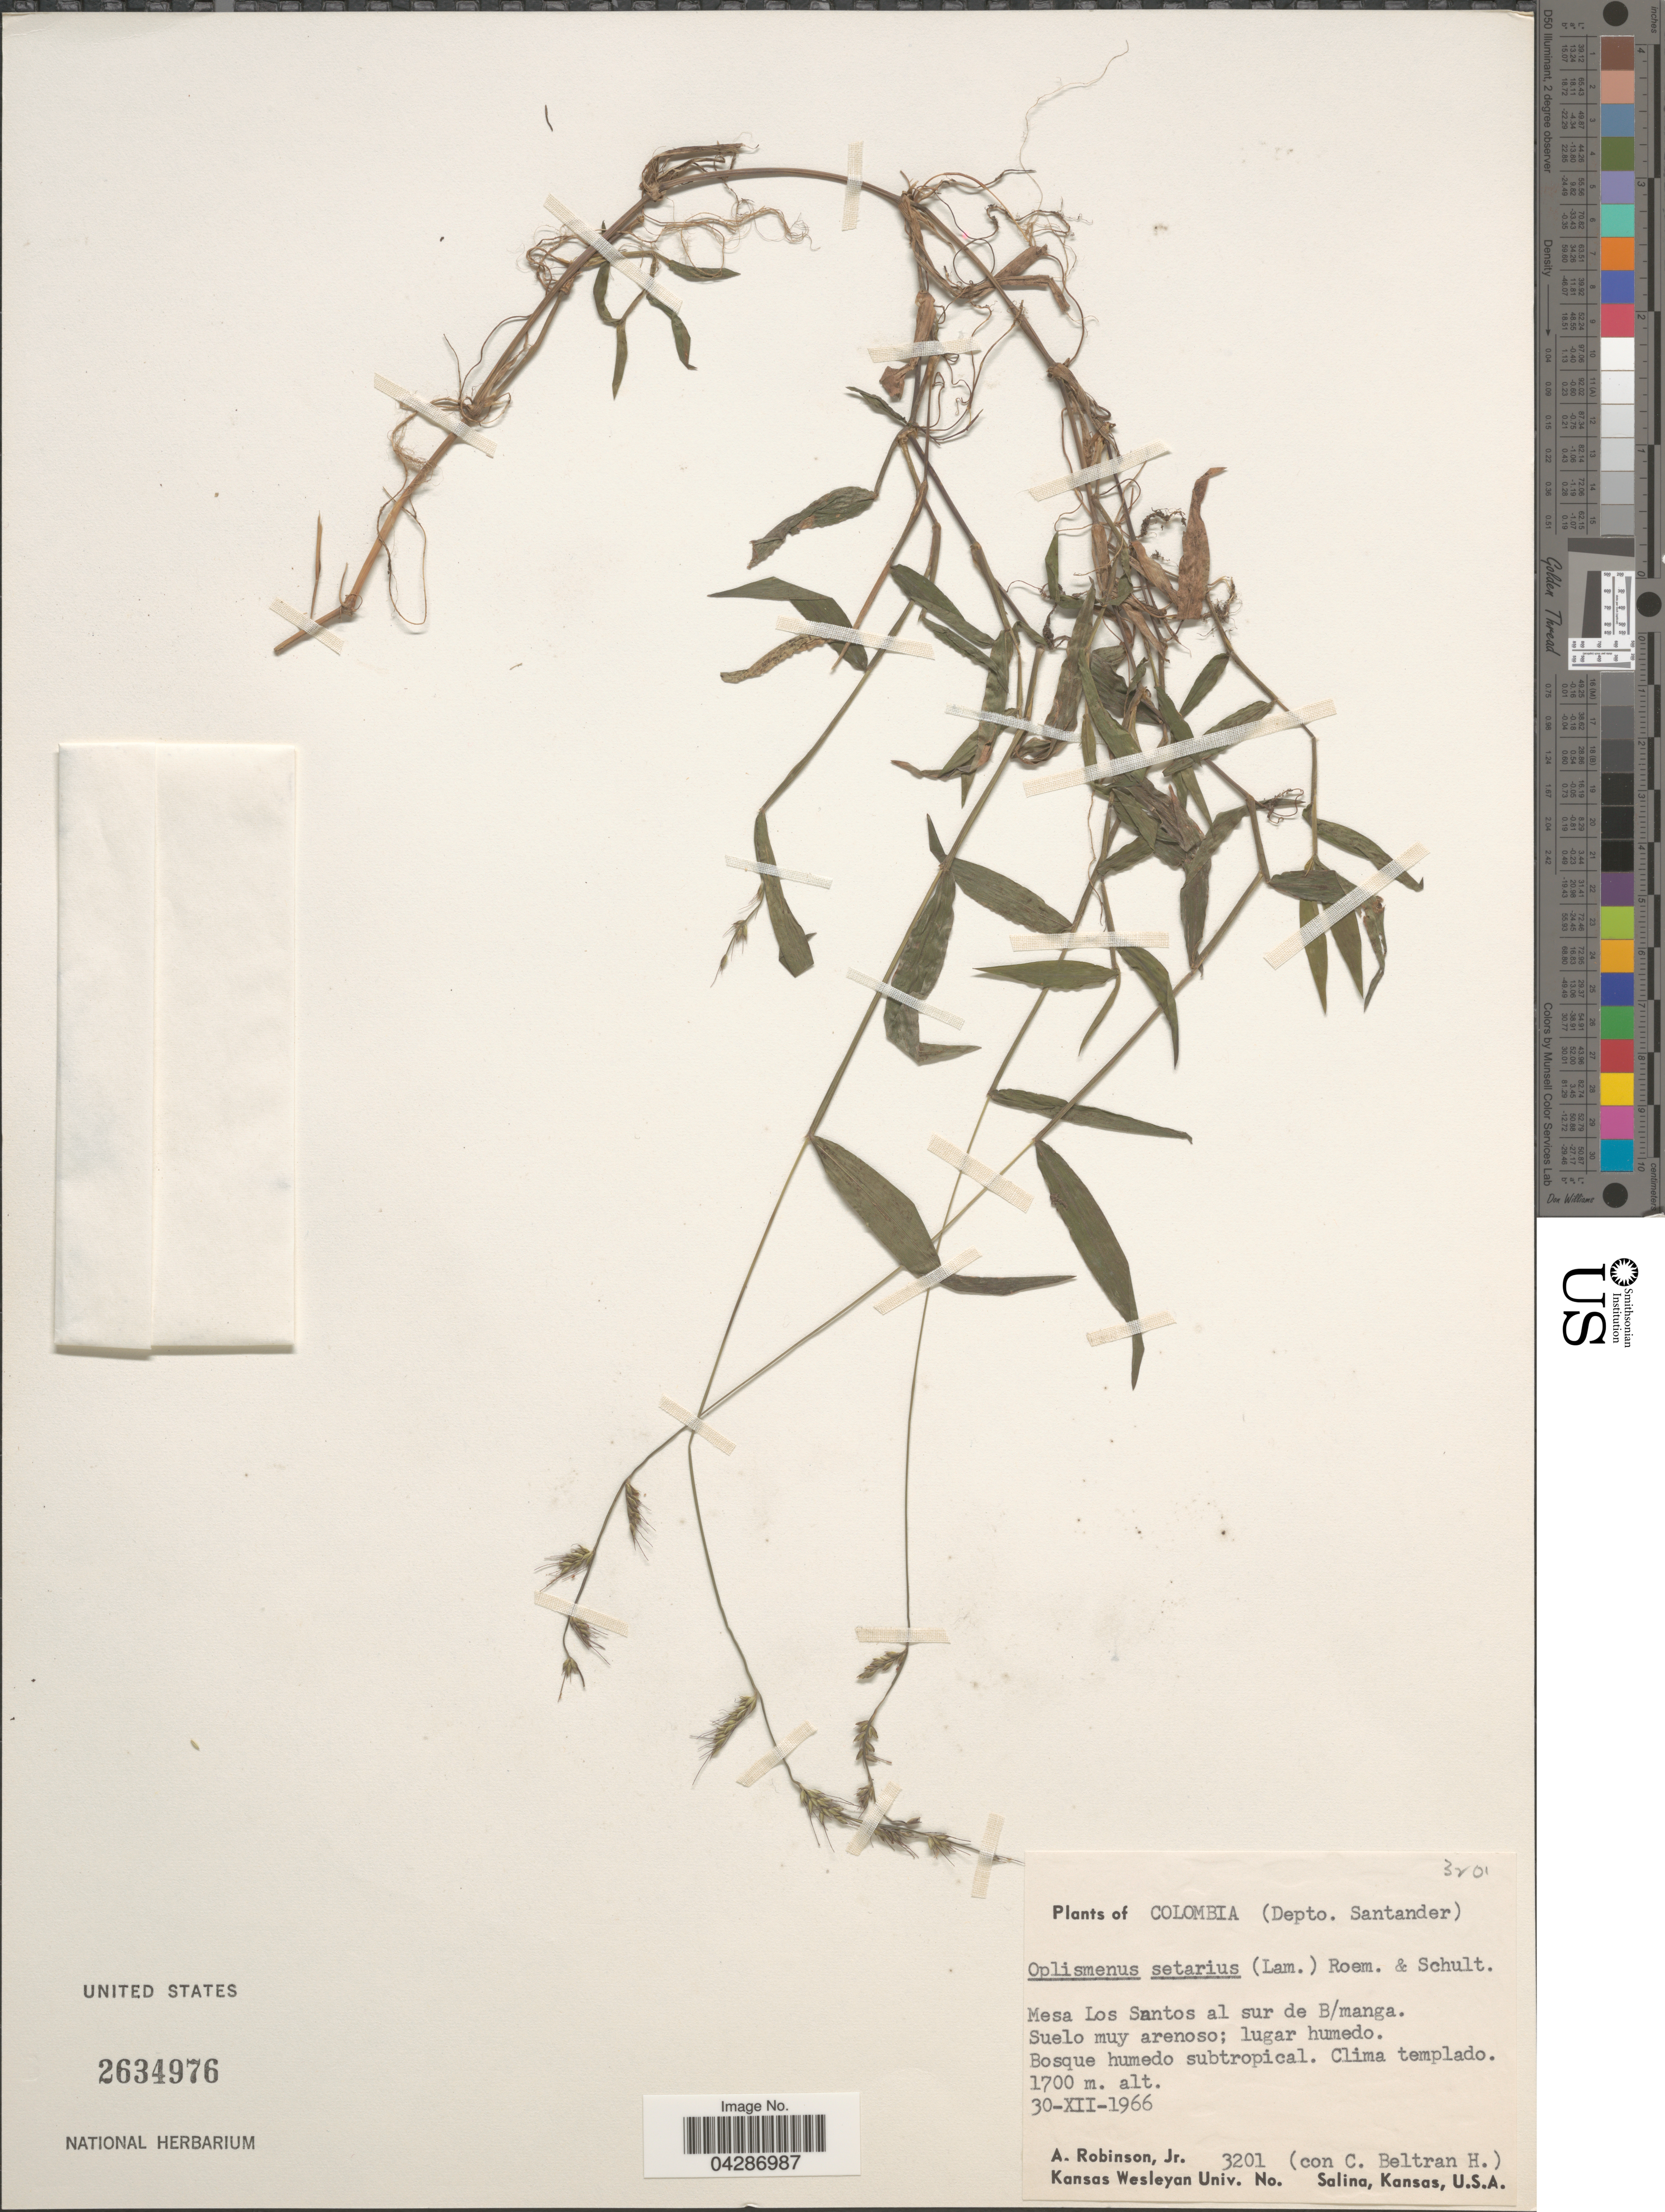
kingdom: Plantae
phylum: Tracheophyta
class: Liliopsida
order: Poales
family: Poaceae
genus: Oplismenus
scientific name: Oplismenus hirtellus subsp. setarius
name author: (Lam.) Mez ex Ekman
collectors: A. Robinson Jr. & C. Beltran H.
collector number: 3201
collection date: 1966-12-30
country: Colombia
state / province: Santander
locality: (Depto. Santander). Mesa Los Santos al sur de B/manga.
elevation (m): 1700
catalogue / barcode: US 2634976